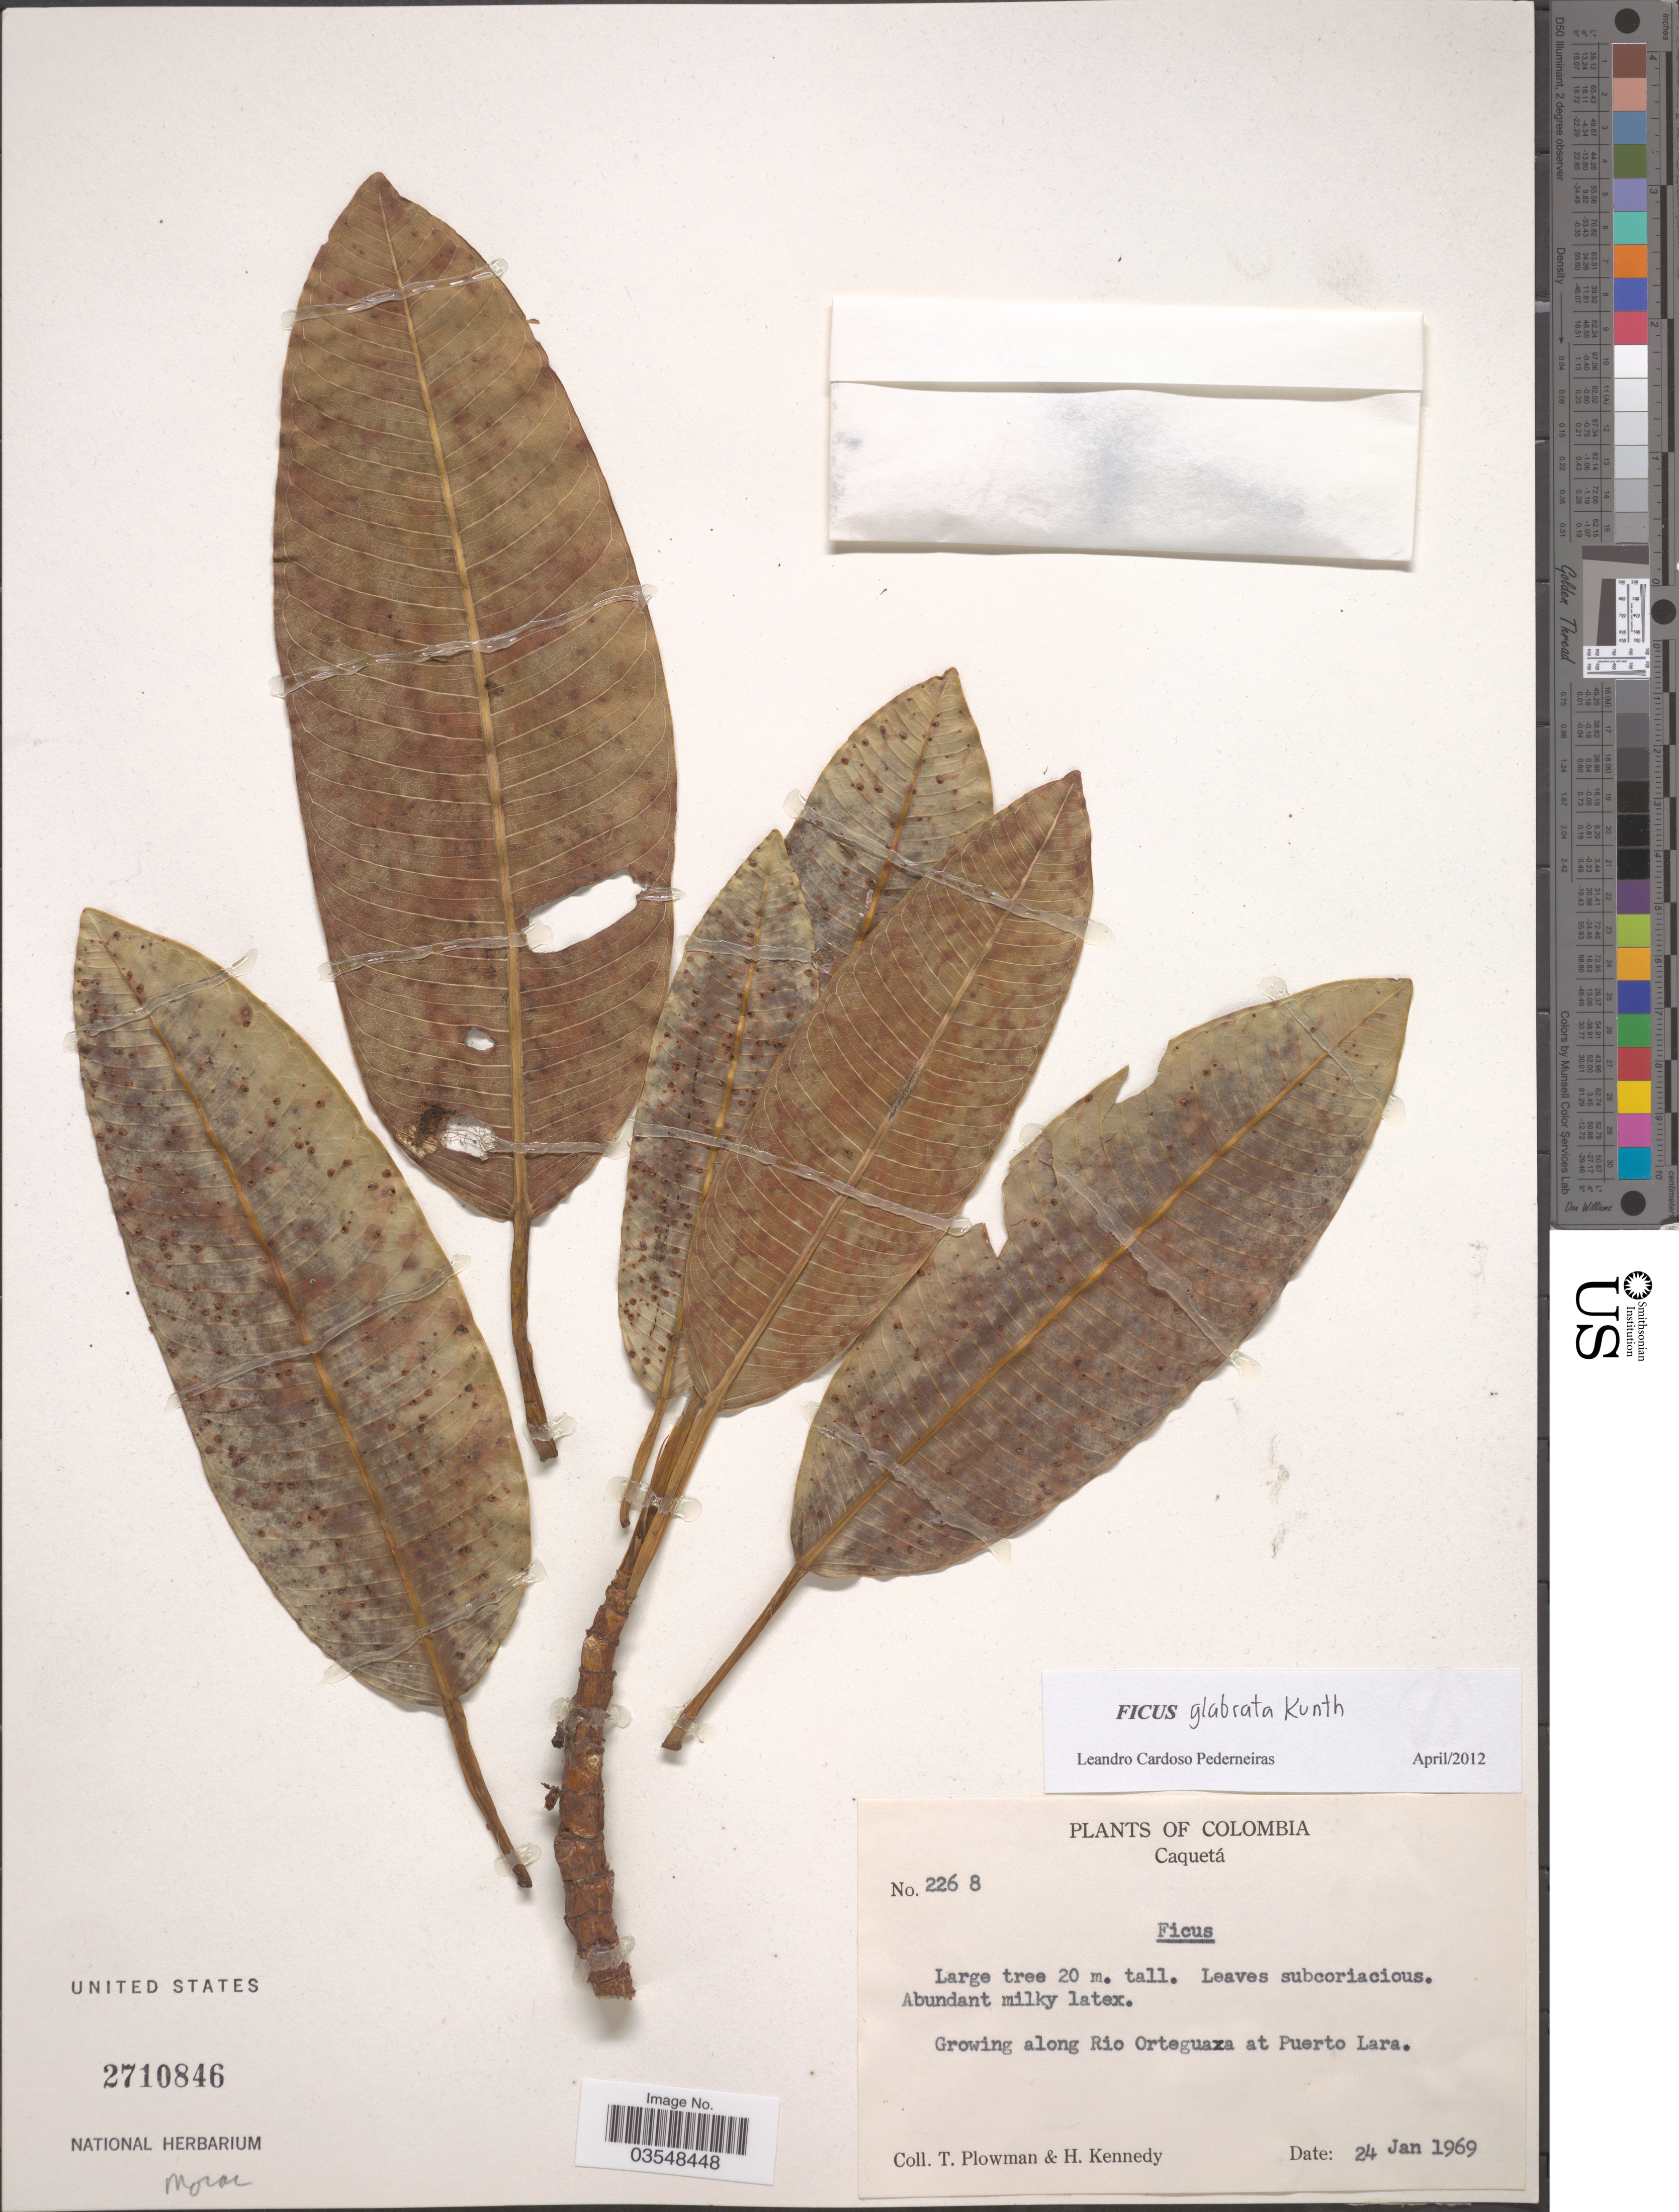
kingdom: Plantae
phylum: Tracheophyta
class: Magnoliopsida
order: Rosales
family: Moraceae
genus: Ficus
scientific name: Ficus glabrata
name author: Kunth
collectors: T. Plowman & H. Kennedy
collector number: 2268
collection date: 1969-01-24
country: Colombia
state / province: Caquetá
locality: Growing along Rio Orteguaza at Puerto Lara.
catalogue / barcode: US 2710846